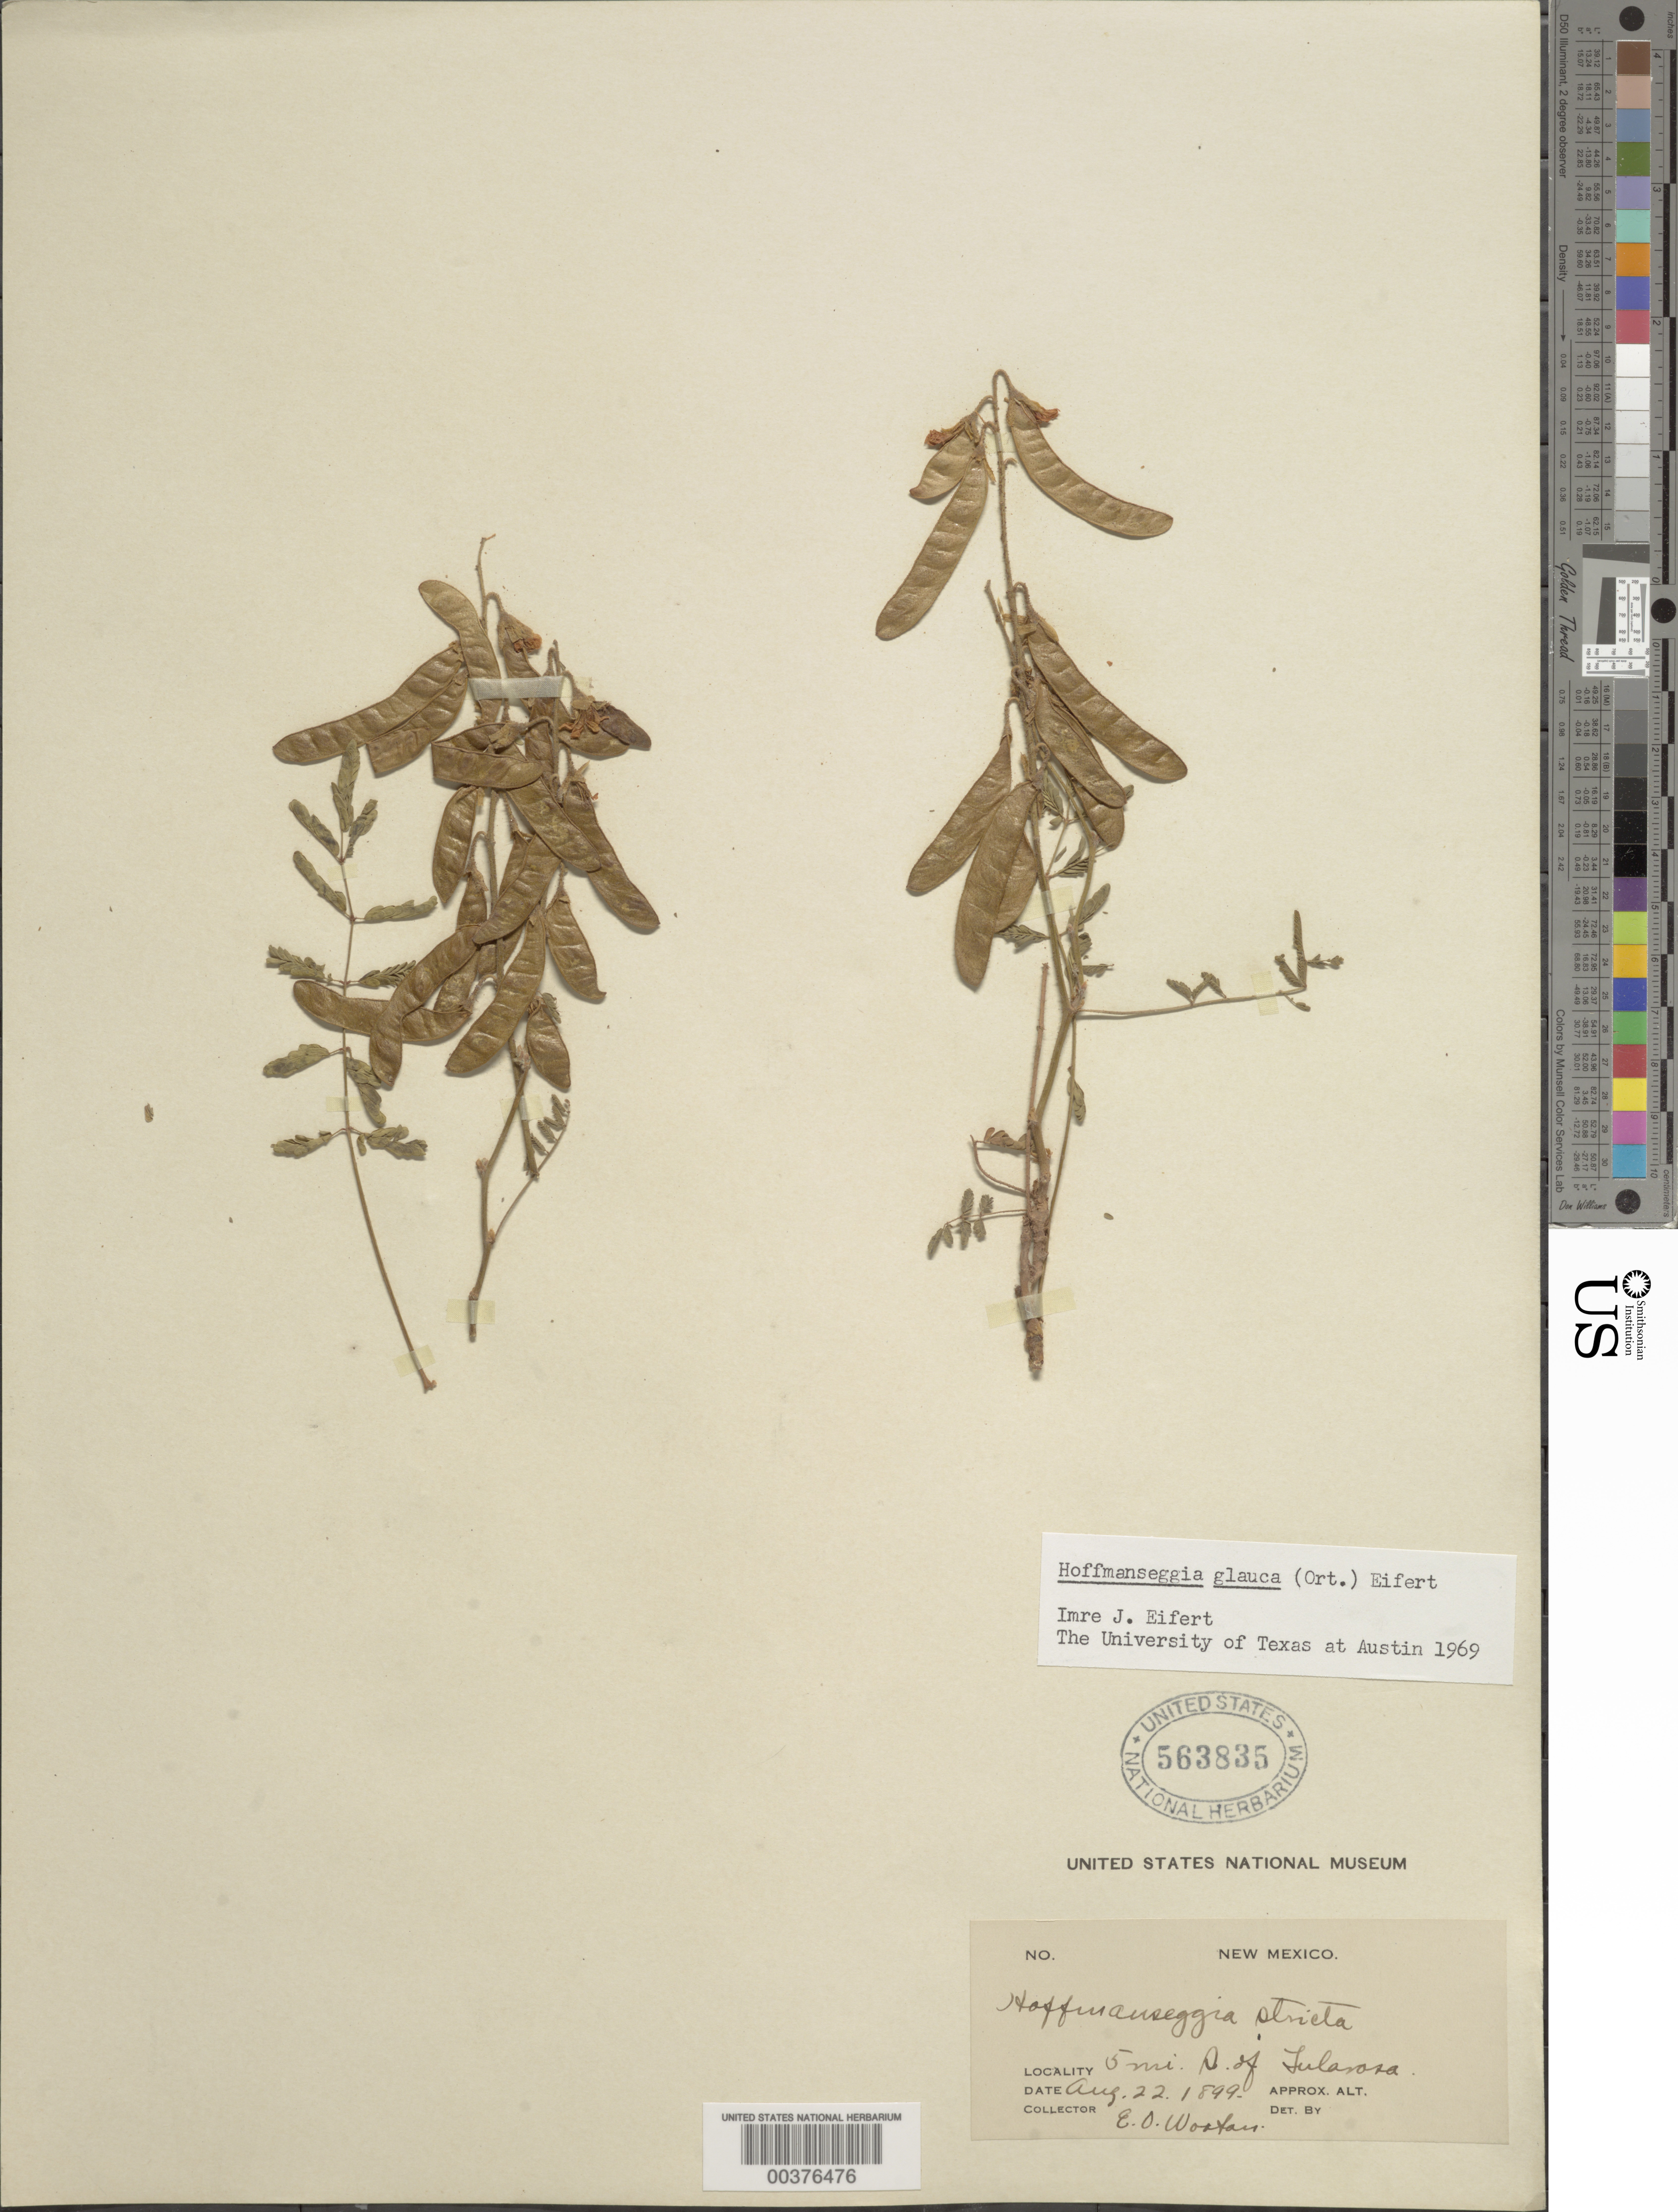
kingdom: Plantae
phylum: Tracheophyta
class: Magnoliopsida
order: Fabales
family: Fabaceae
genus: Hoffmannseggia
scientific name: Hoffmannseggia glauca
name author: (Ortega) Eifert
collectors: E. O. Wooton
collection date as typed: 22 Aug 1899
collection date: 1899-08-22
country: United States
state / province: New Mexico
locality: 5 mi s of tularosa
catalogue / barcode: US 563835